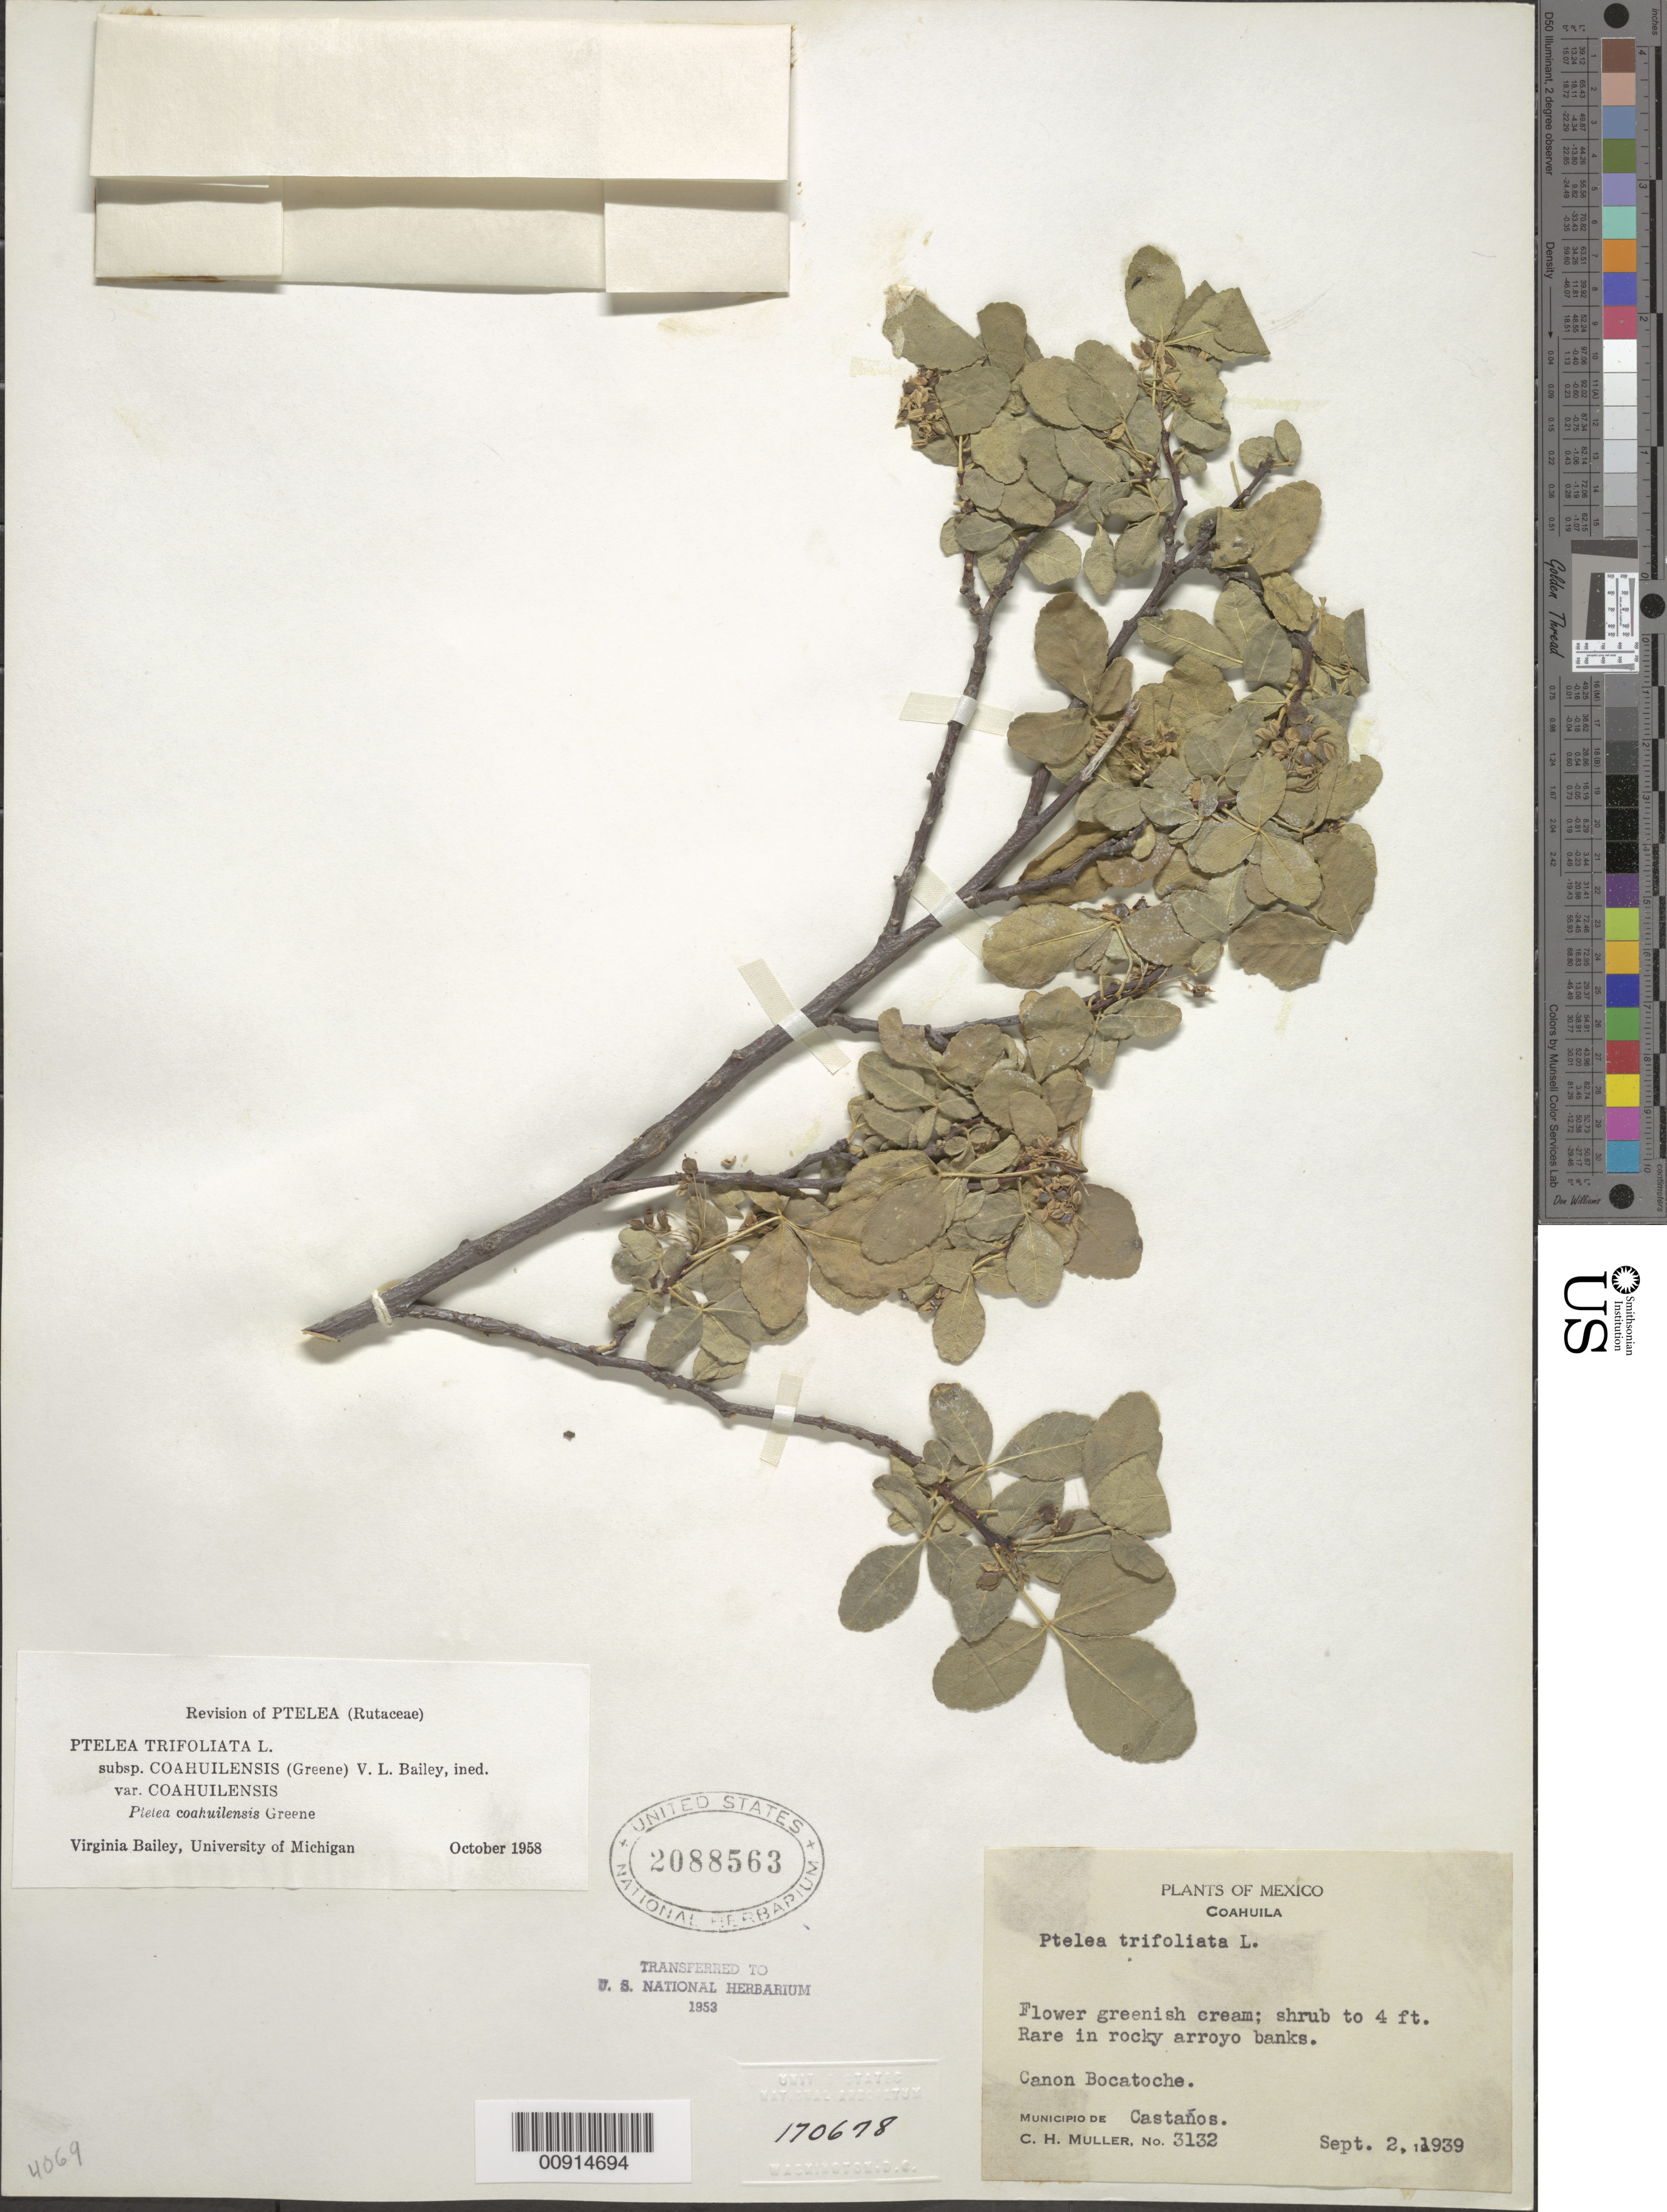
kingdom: Plantae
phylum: Tracheophyta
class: Magnoliopsida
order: Sapindales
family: Rutaceae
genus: Ptelea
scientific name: Ptelea trifoliata subsp. coahuilensis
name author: (Greene) V. L. Bailey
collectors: C. H. Muller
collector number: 3132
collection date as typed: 02 Sep 1939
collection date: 1939-09-02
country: Mexico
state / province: Coahuila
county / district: Castaños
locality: Cañon Bocatoche, Mpio. de Castaños, Coahuila.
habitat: In rocky arroyo banks.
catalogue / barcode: US 2088563